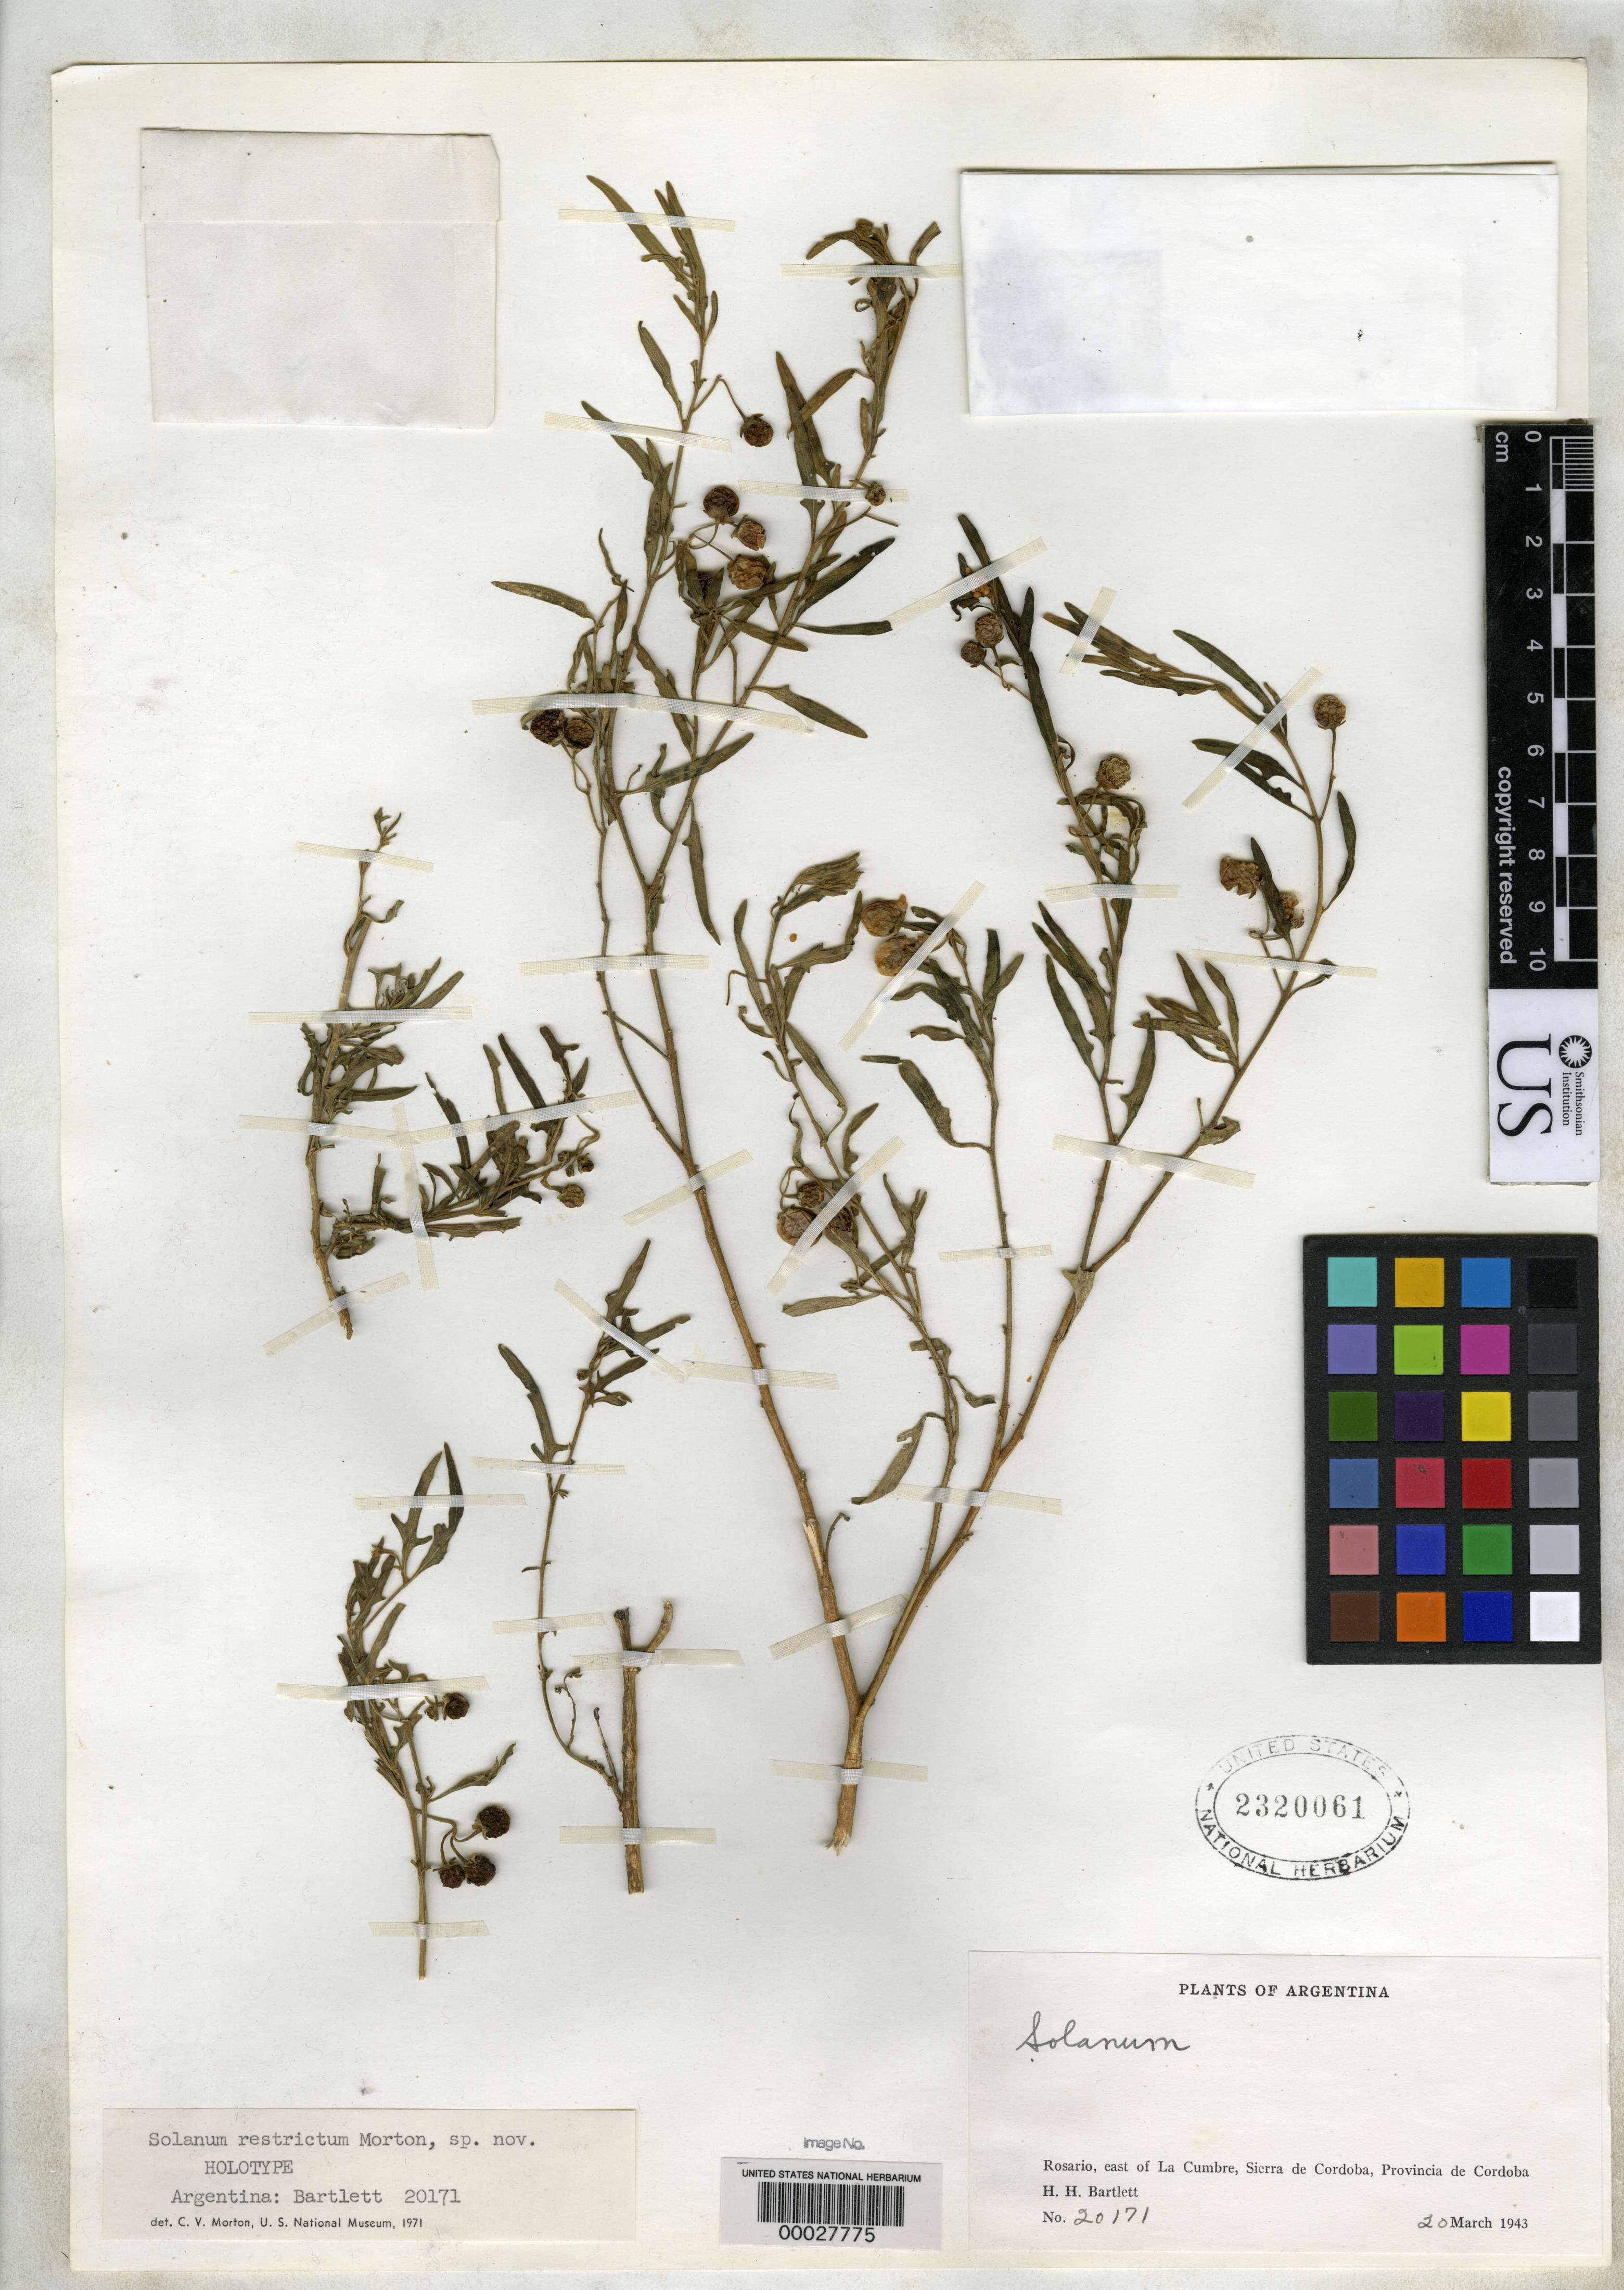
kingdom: Plantae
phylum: Tracheophyta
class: Magnoliopsida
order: Solanales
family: Solanaceae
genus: Solanum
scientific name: Solanum restrictum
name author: C.V. Morton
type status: Holotype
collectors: H. H. Bartlett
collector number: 20171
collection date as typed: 20 Mar 1943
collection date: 1943-03-20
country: Argentina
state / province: Córdoba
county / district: Punilla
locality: Rosario, east of La Cumbre.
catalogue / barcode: US 2320061